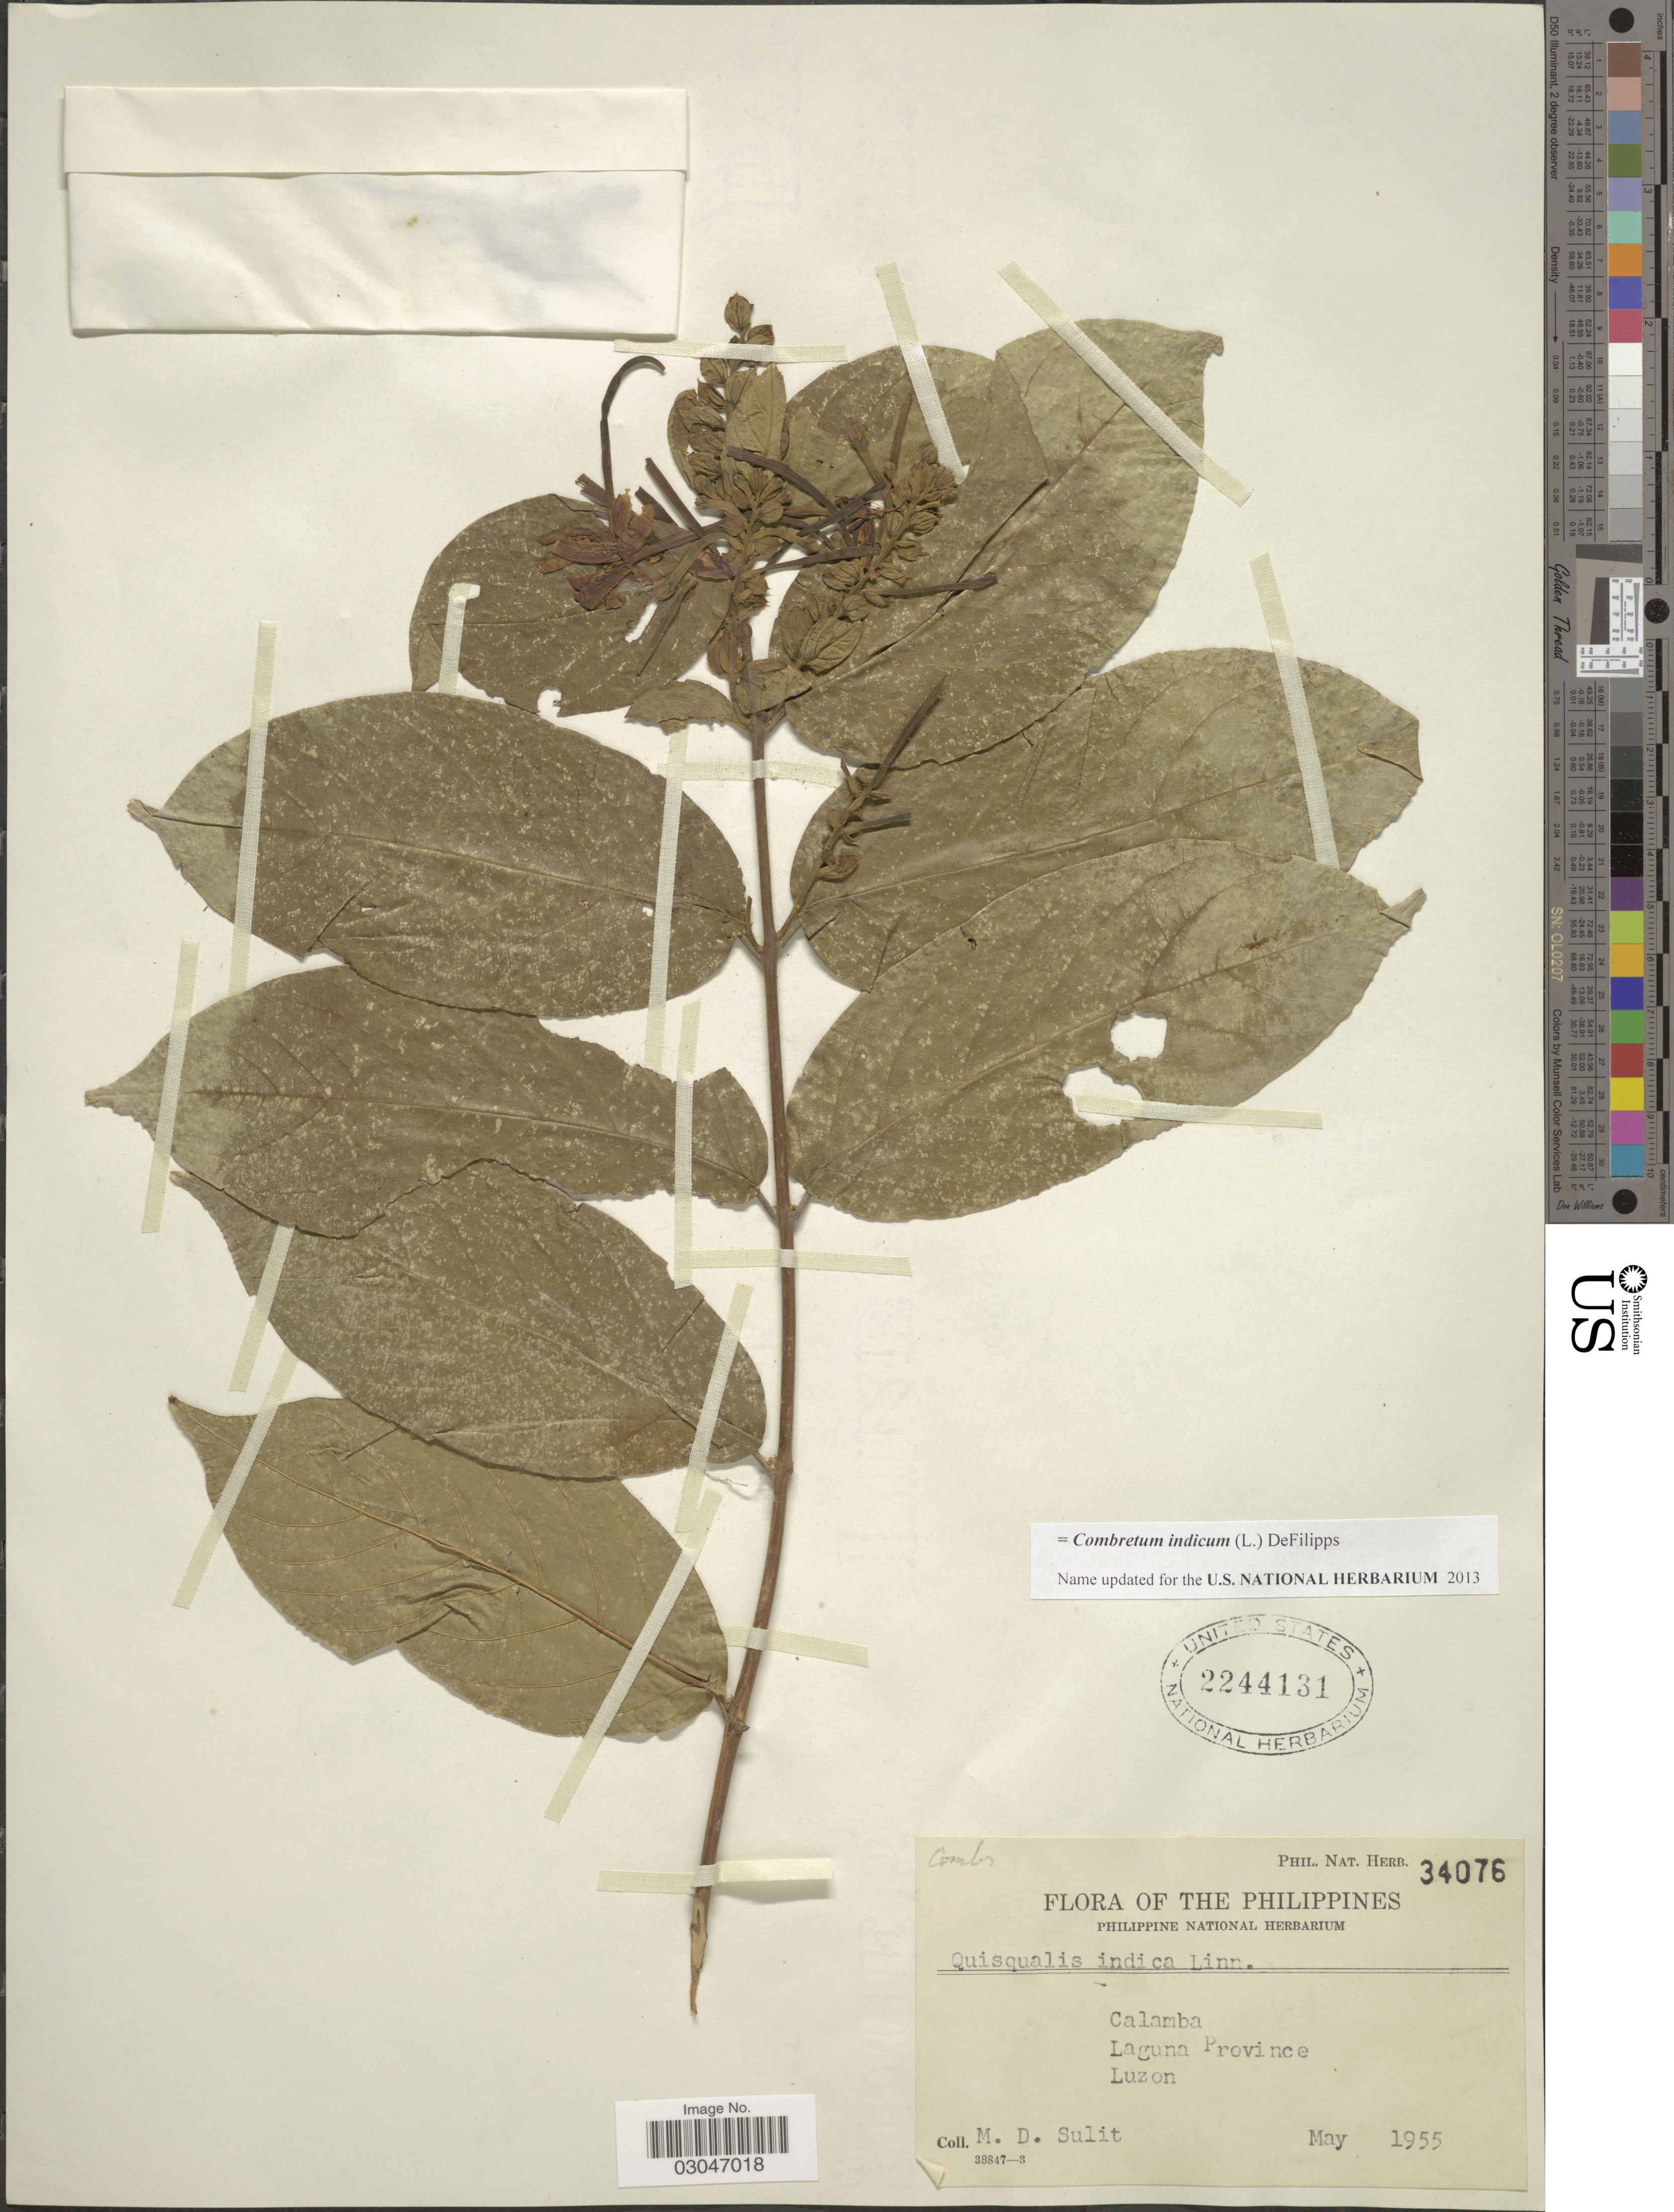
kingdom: Plantae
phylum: Tracheophyta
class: Magnoliopsida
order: Myrtales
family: Combretaceae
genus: Combretum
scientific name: Combretum indicum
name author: (L.) DeFilipps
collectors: M. Sulit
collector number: Phil. Nat. Herb. 34076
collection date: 1955-05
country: Philippines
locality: Calamba, Laguna Province, Luzon.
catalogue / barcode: US 2244131